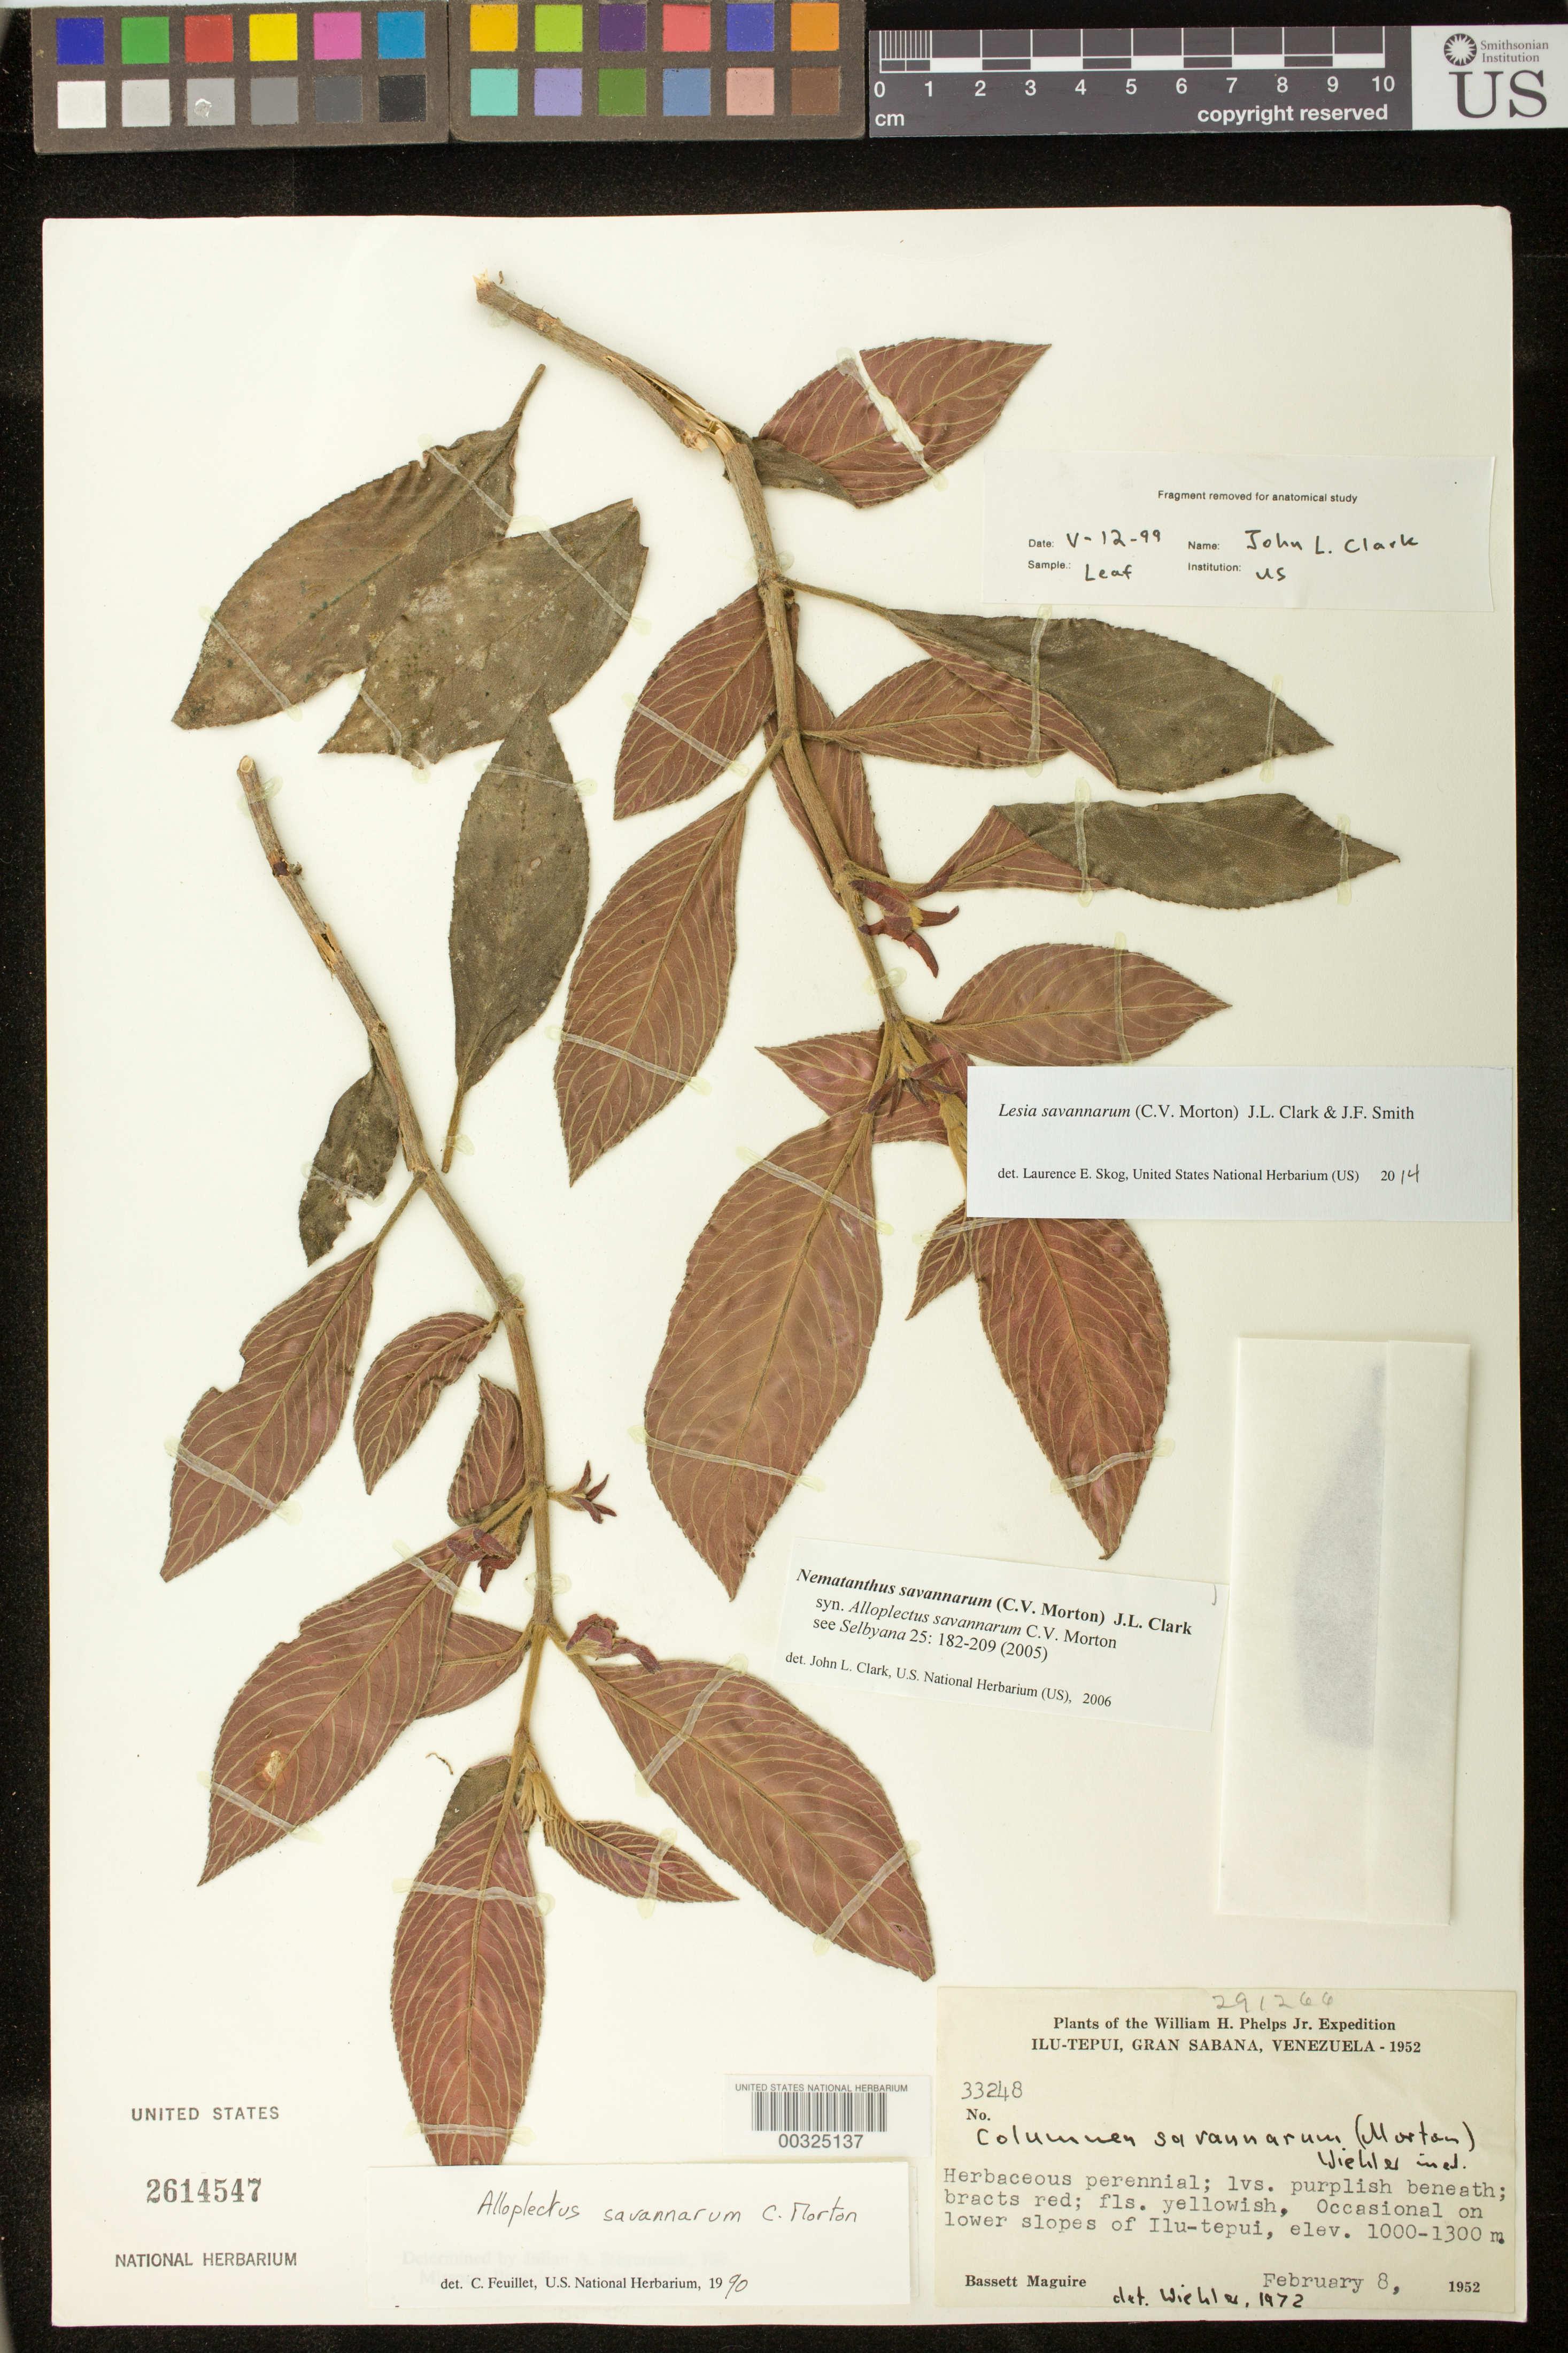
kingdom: Plantae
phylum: Tracheophyta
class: Magnoliopsida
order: Lamiales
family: Gesneriaceae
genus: Lesia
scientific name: Lesia savannarum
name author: (C.V. Morton) J.L. Clark & J.F. Sm.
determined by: Skog, Laurence E.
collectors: B. Maguire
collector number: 33248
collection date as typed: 08 Feb 1952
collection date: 1952-02-08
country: Venezuela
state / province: Bolívar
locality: Ilu-Tepui, Gran Sabana; on lower slopes of Ilu-tepui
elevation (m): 1000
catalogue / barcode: US 2614547